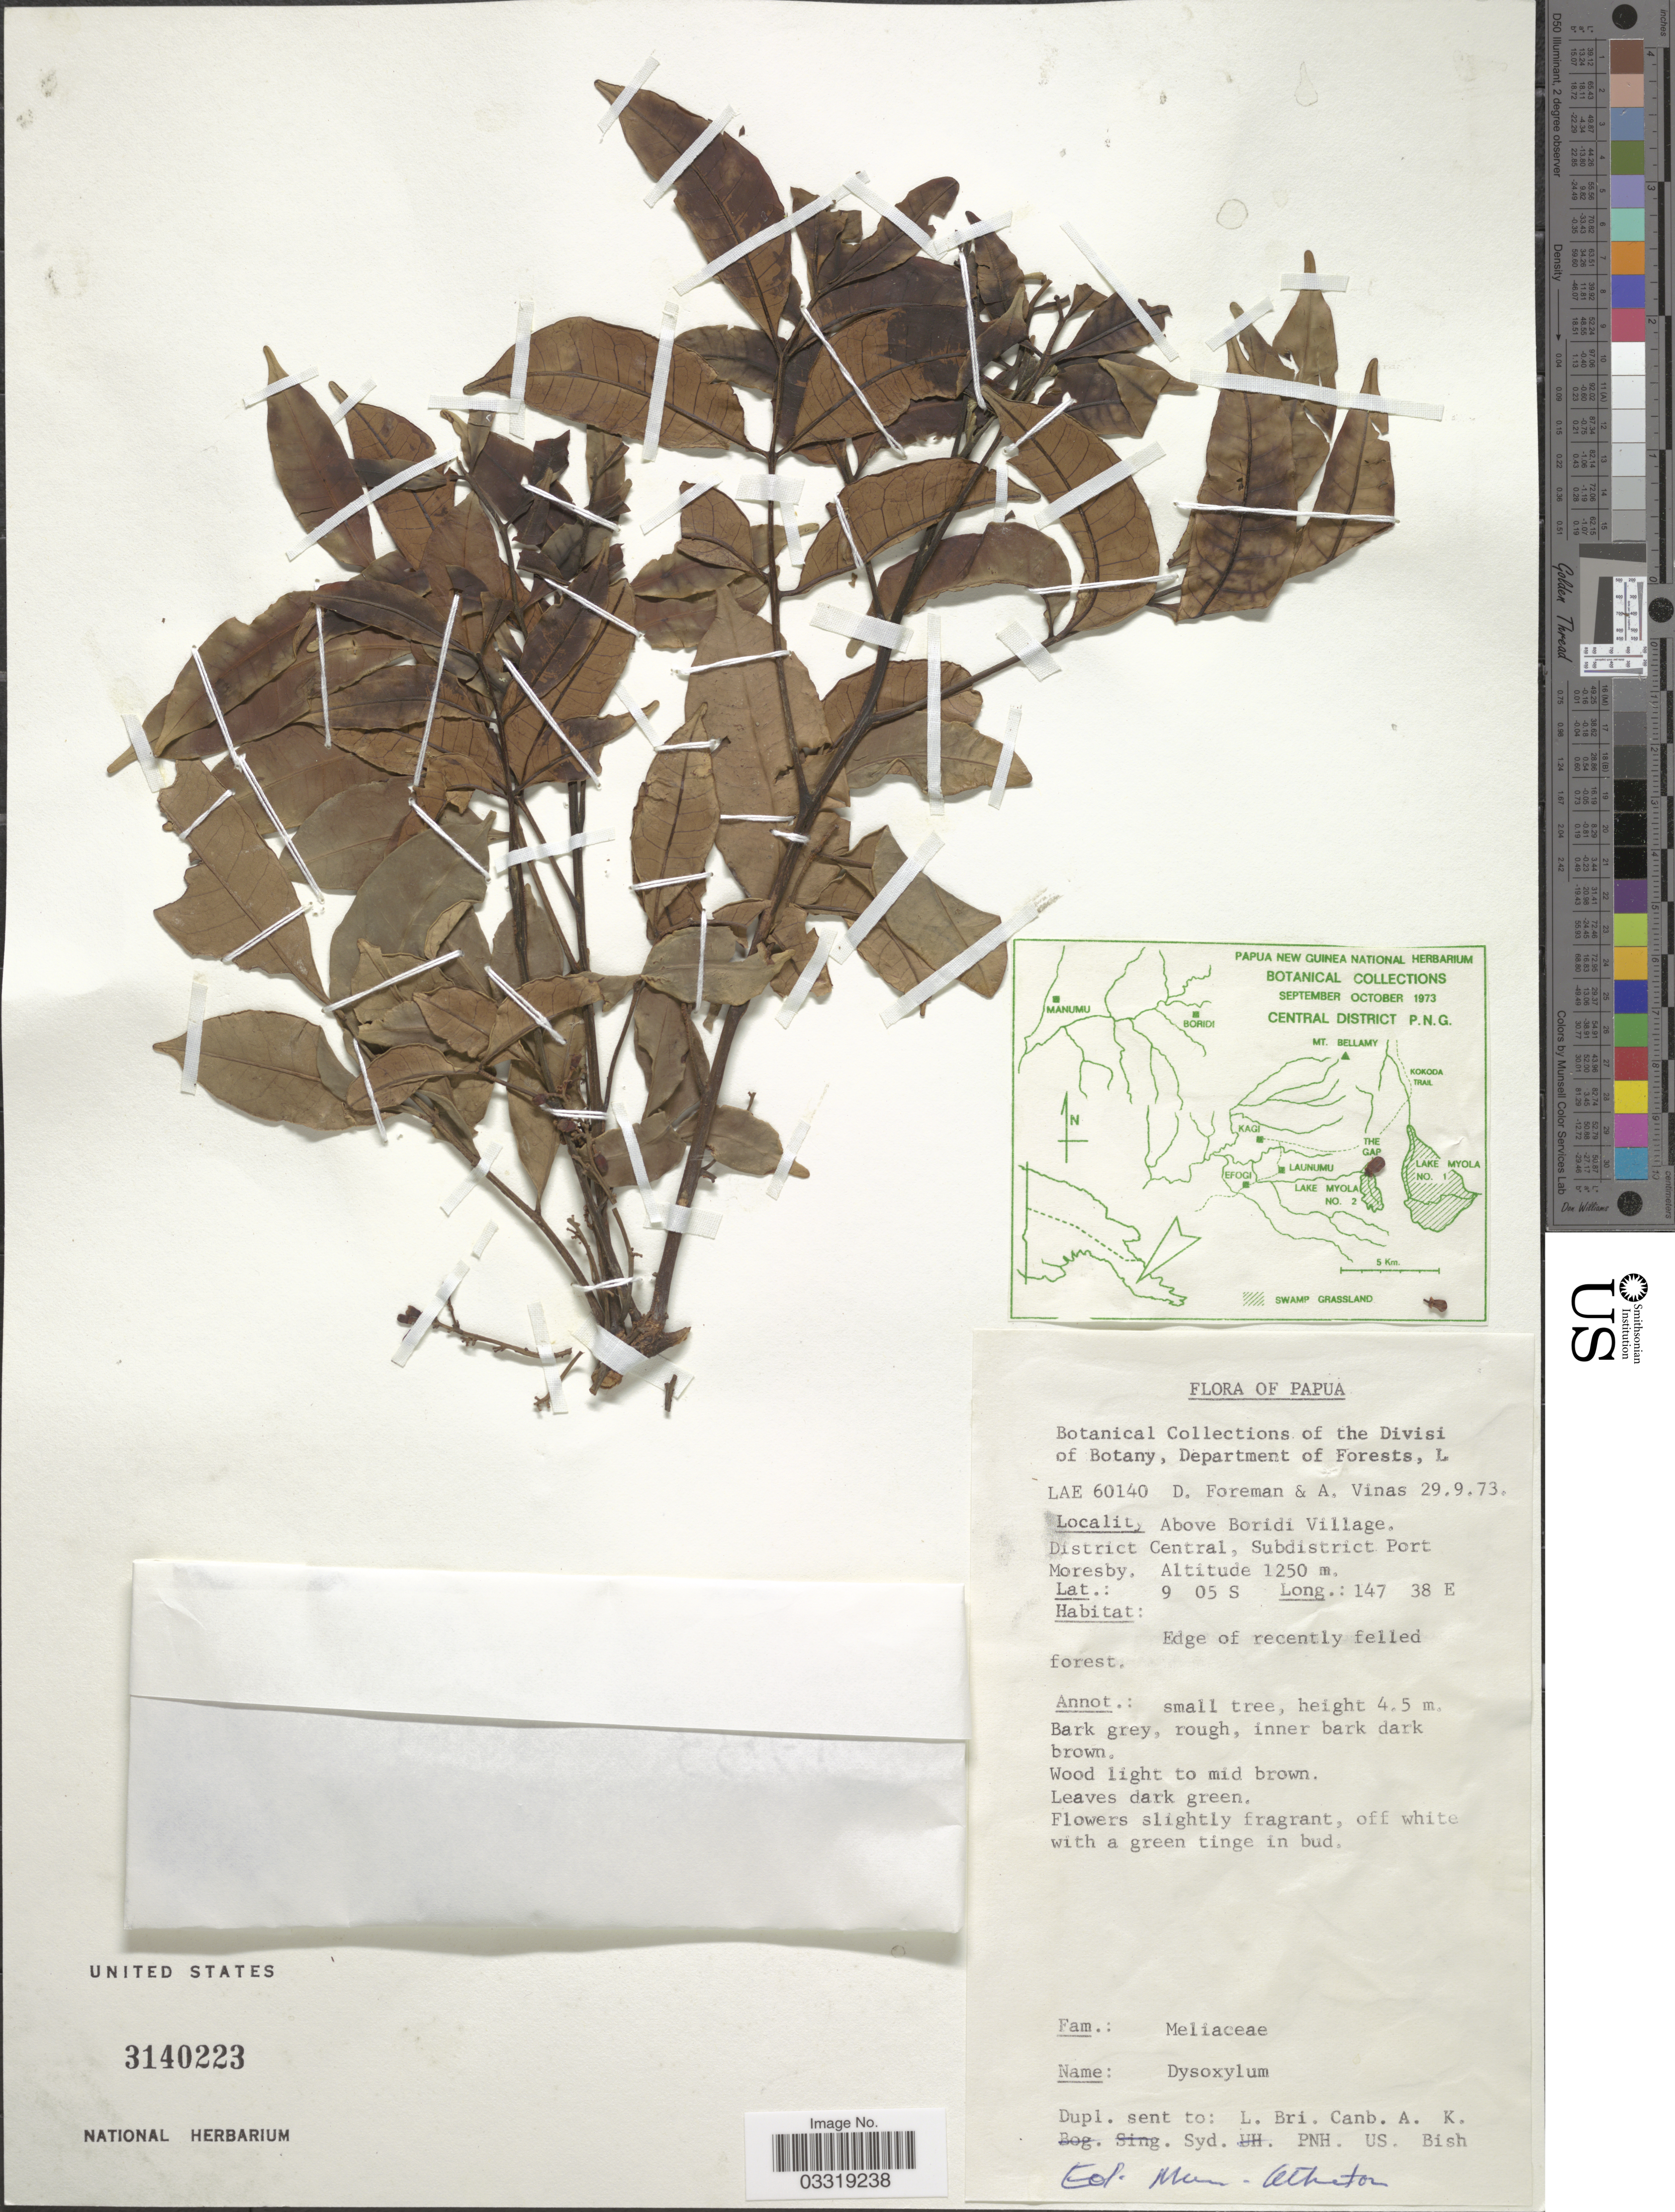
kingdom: Plantae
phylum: Tracheophyta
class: Magnoliopsida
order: Sapindales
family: Meliaceae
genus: Pseudocarapa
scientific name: Pseudocarapa yunzaingensis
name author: (Merr. & L.M. Perry) Mabb.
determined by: Mabberley, David J.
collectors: D. Foreman & A. Vinas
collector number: LAE 60140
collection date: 1973-09-29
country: Papua New Guinea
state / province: Central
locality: Papua. above Boridi Village. District Central, Subdistrict Port Moresby.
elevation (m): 1250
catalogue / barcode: US 3140223